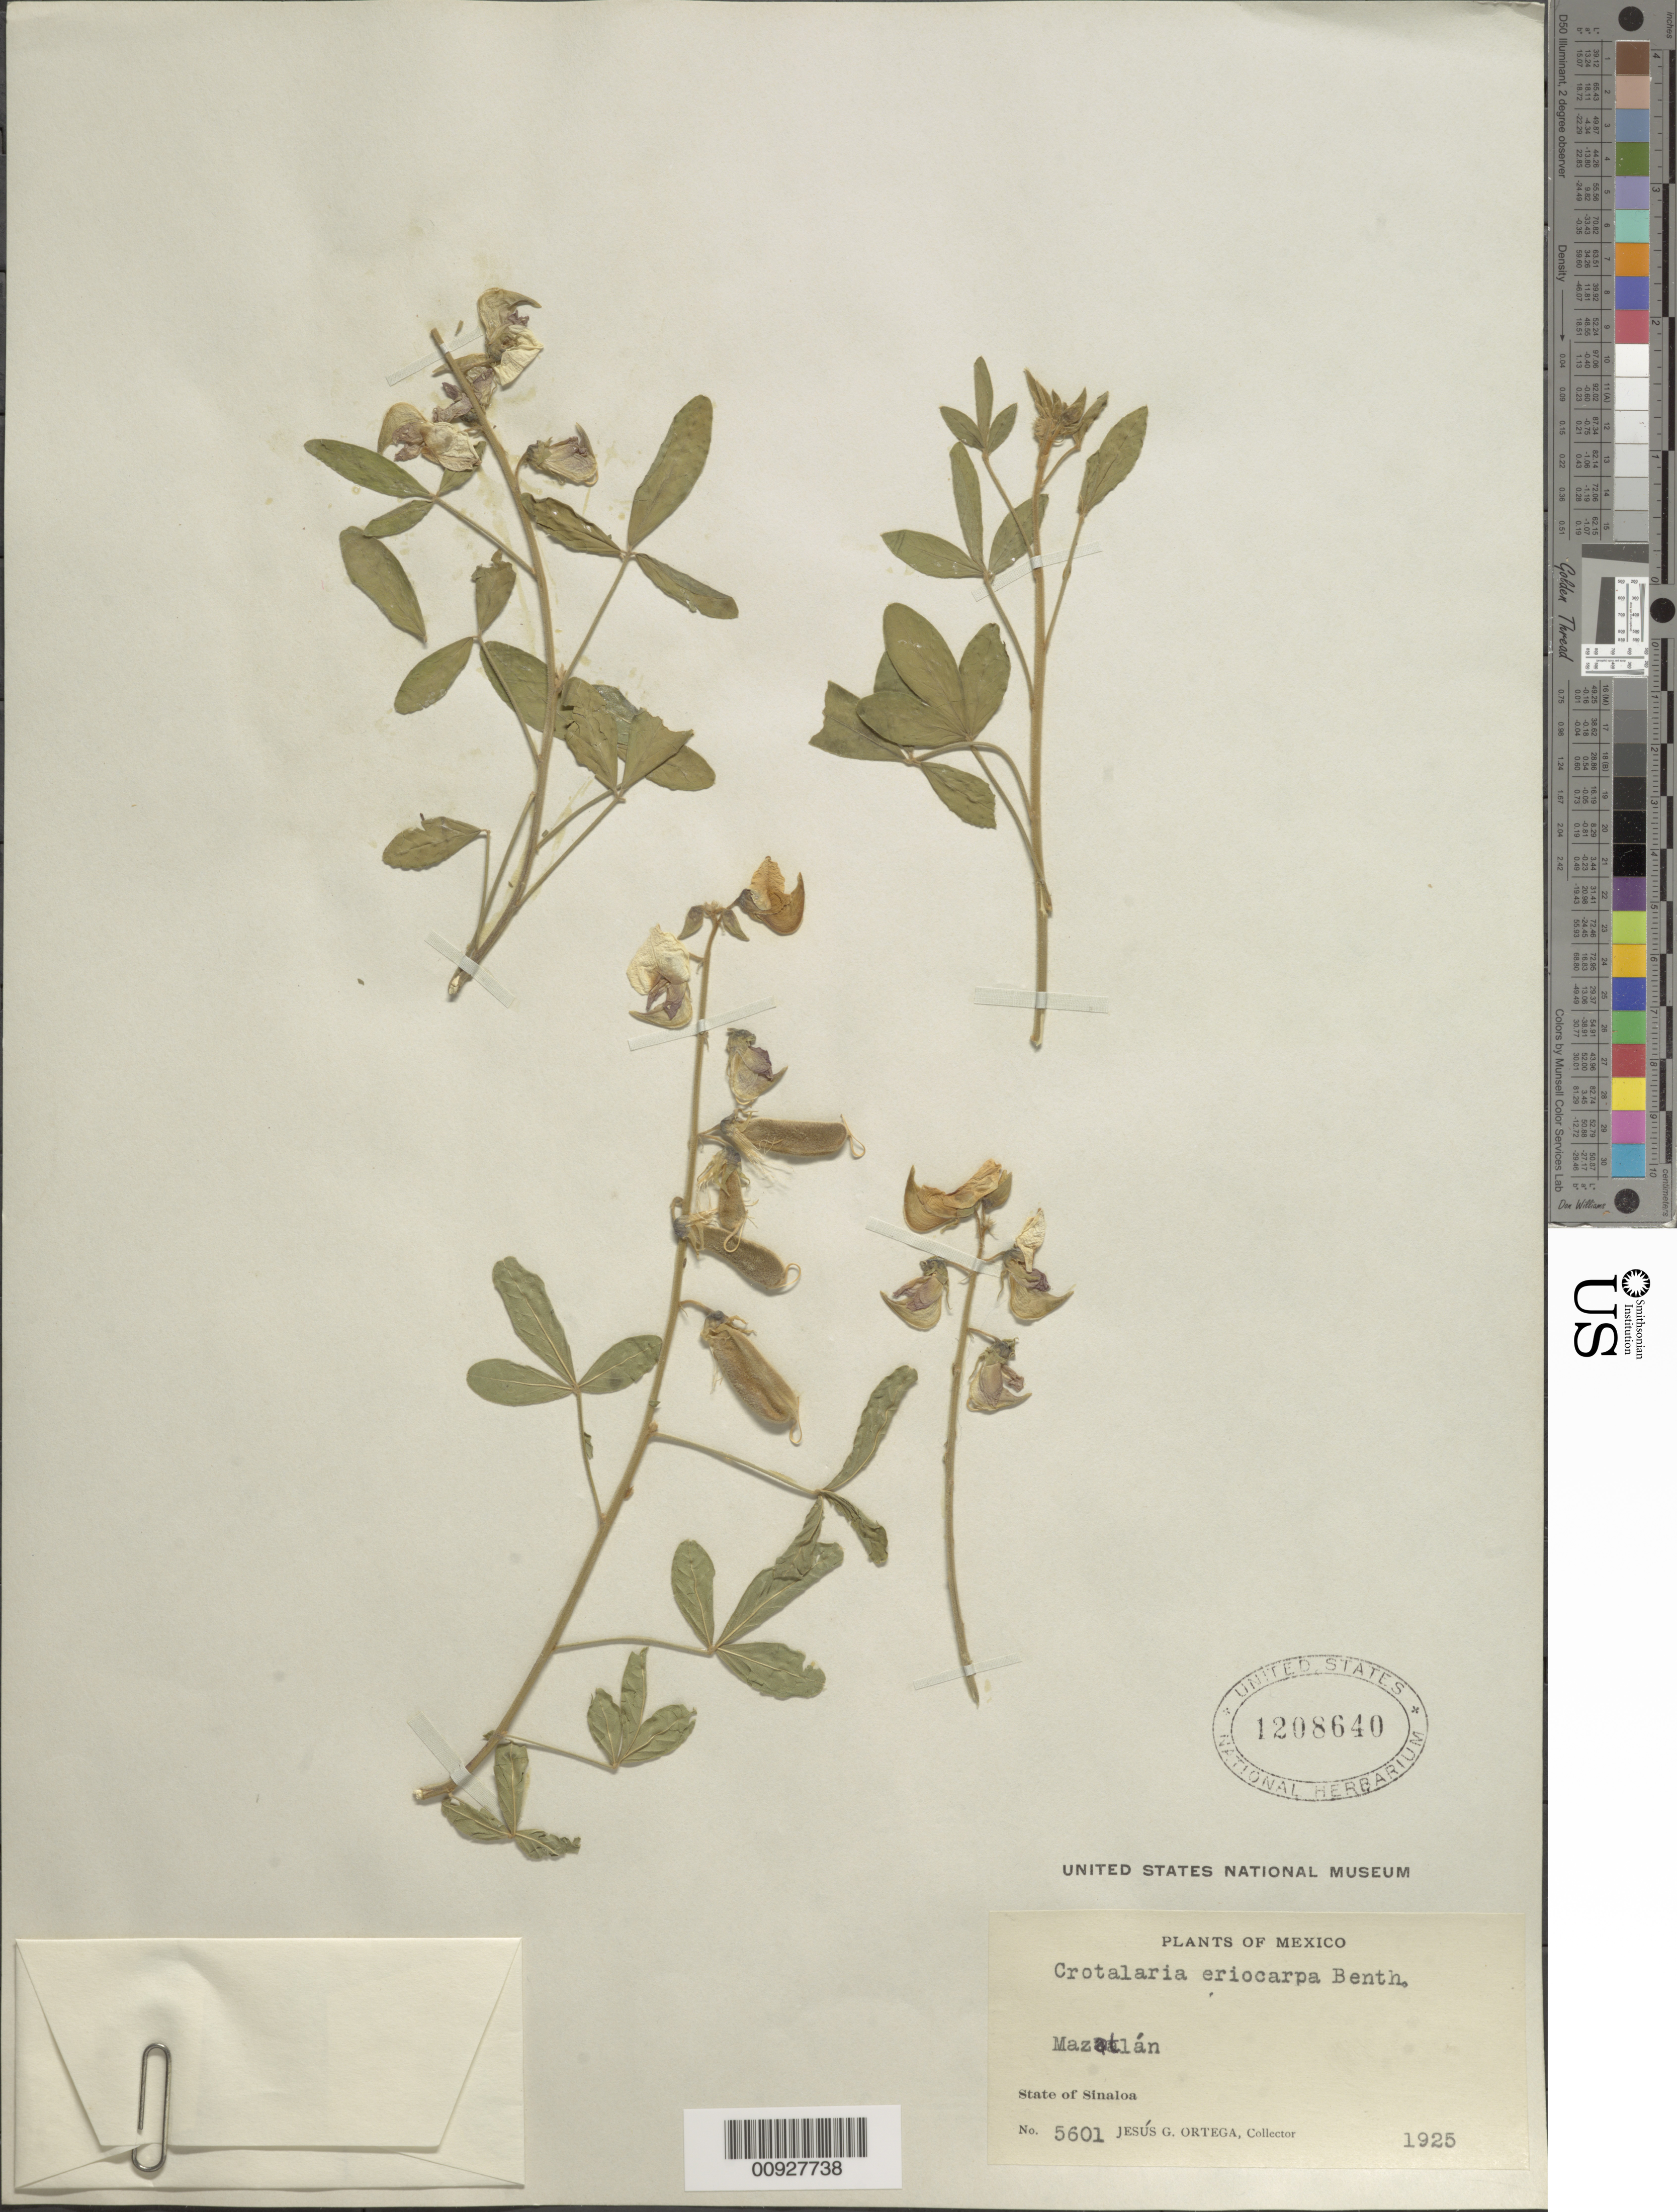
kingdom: Plantae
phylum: Tracheophyta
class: Magnoliopsida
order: Fabales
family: Fabaceae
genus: Crotalaria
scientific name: Crotalaria eriocarpa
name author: Benth.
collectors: J. Ortega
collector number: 5601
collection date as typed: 1925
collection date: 1925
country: Mexico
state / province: Sinaloa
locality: Mazatlán, State of Sinaloa.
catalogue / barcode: US 1208640